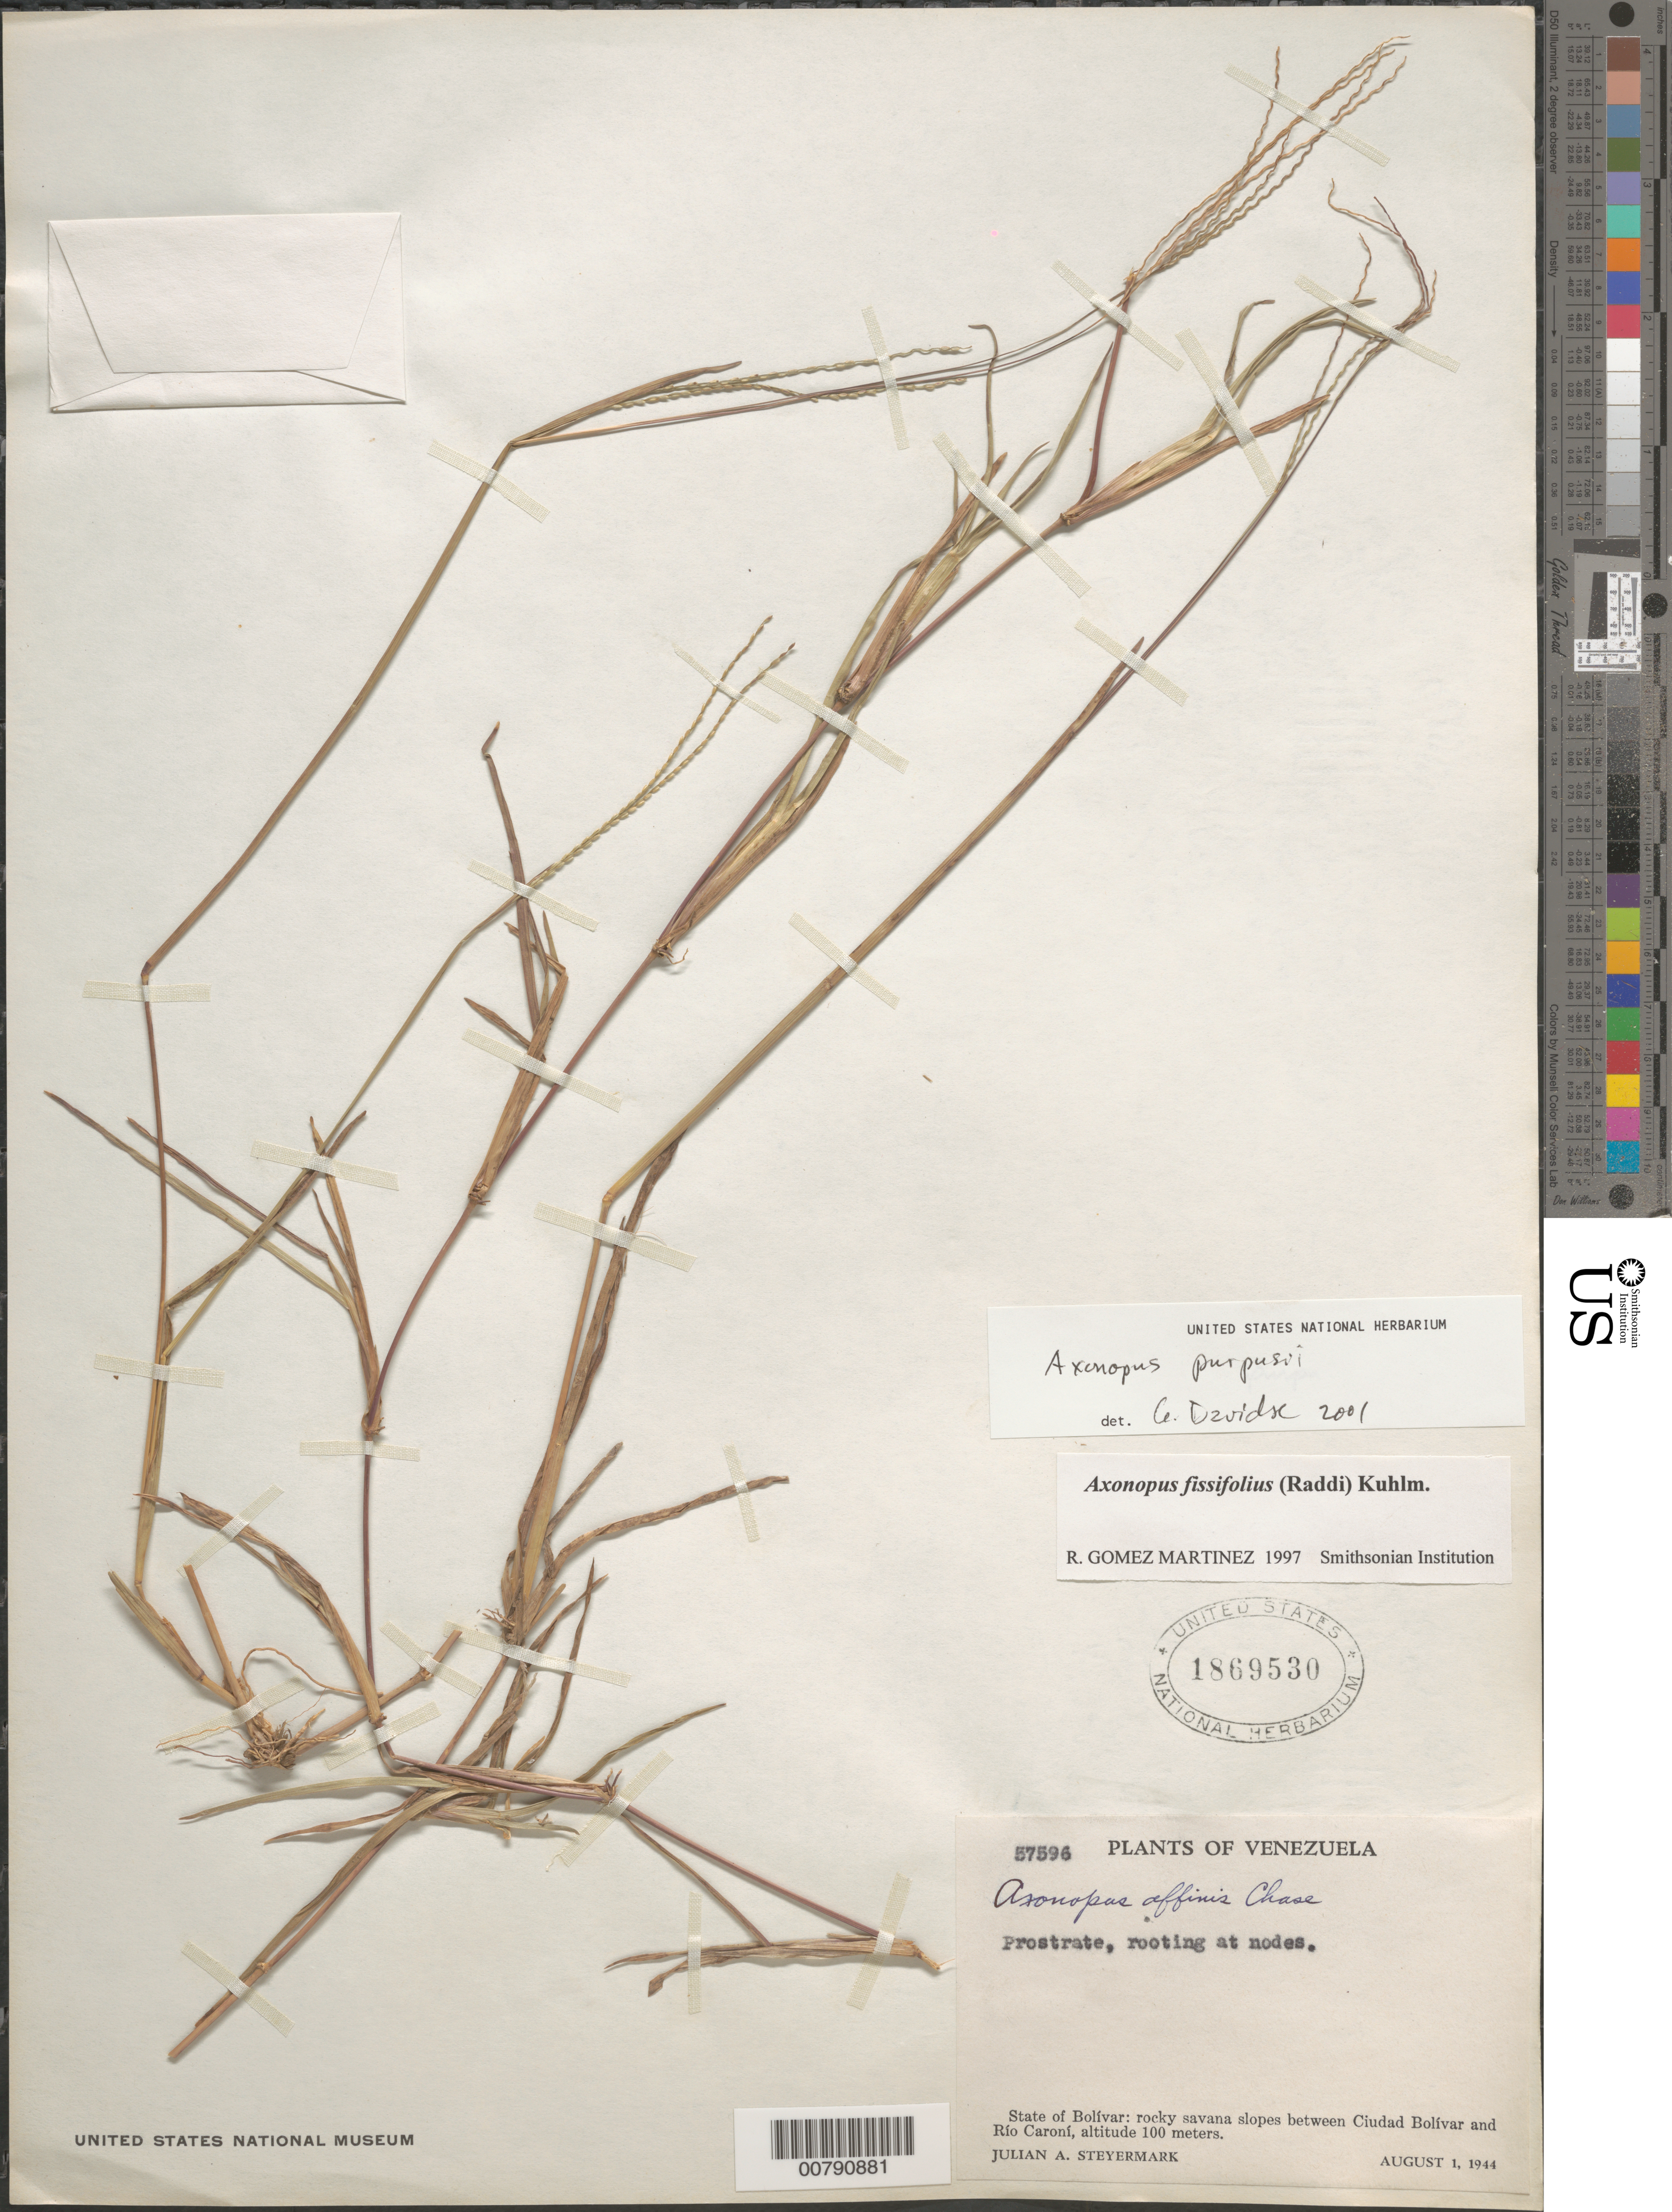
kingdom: Plantae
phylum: Tracheophyta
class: Liliopsida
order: Poales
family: Poaceae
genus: Axonopus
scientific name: Axonopus purpusii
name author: (Mez) Chase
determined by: Davidse, Gerrit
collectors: J. Steyermark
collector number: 57596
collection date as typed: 1-Aug-44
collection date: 1944-08-01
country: Venezuela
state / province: Bolívar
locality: Ciudad Bolívar to Río Caroní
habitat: Rocky savanna slopes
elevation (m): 100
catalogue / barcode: US 1869530